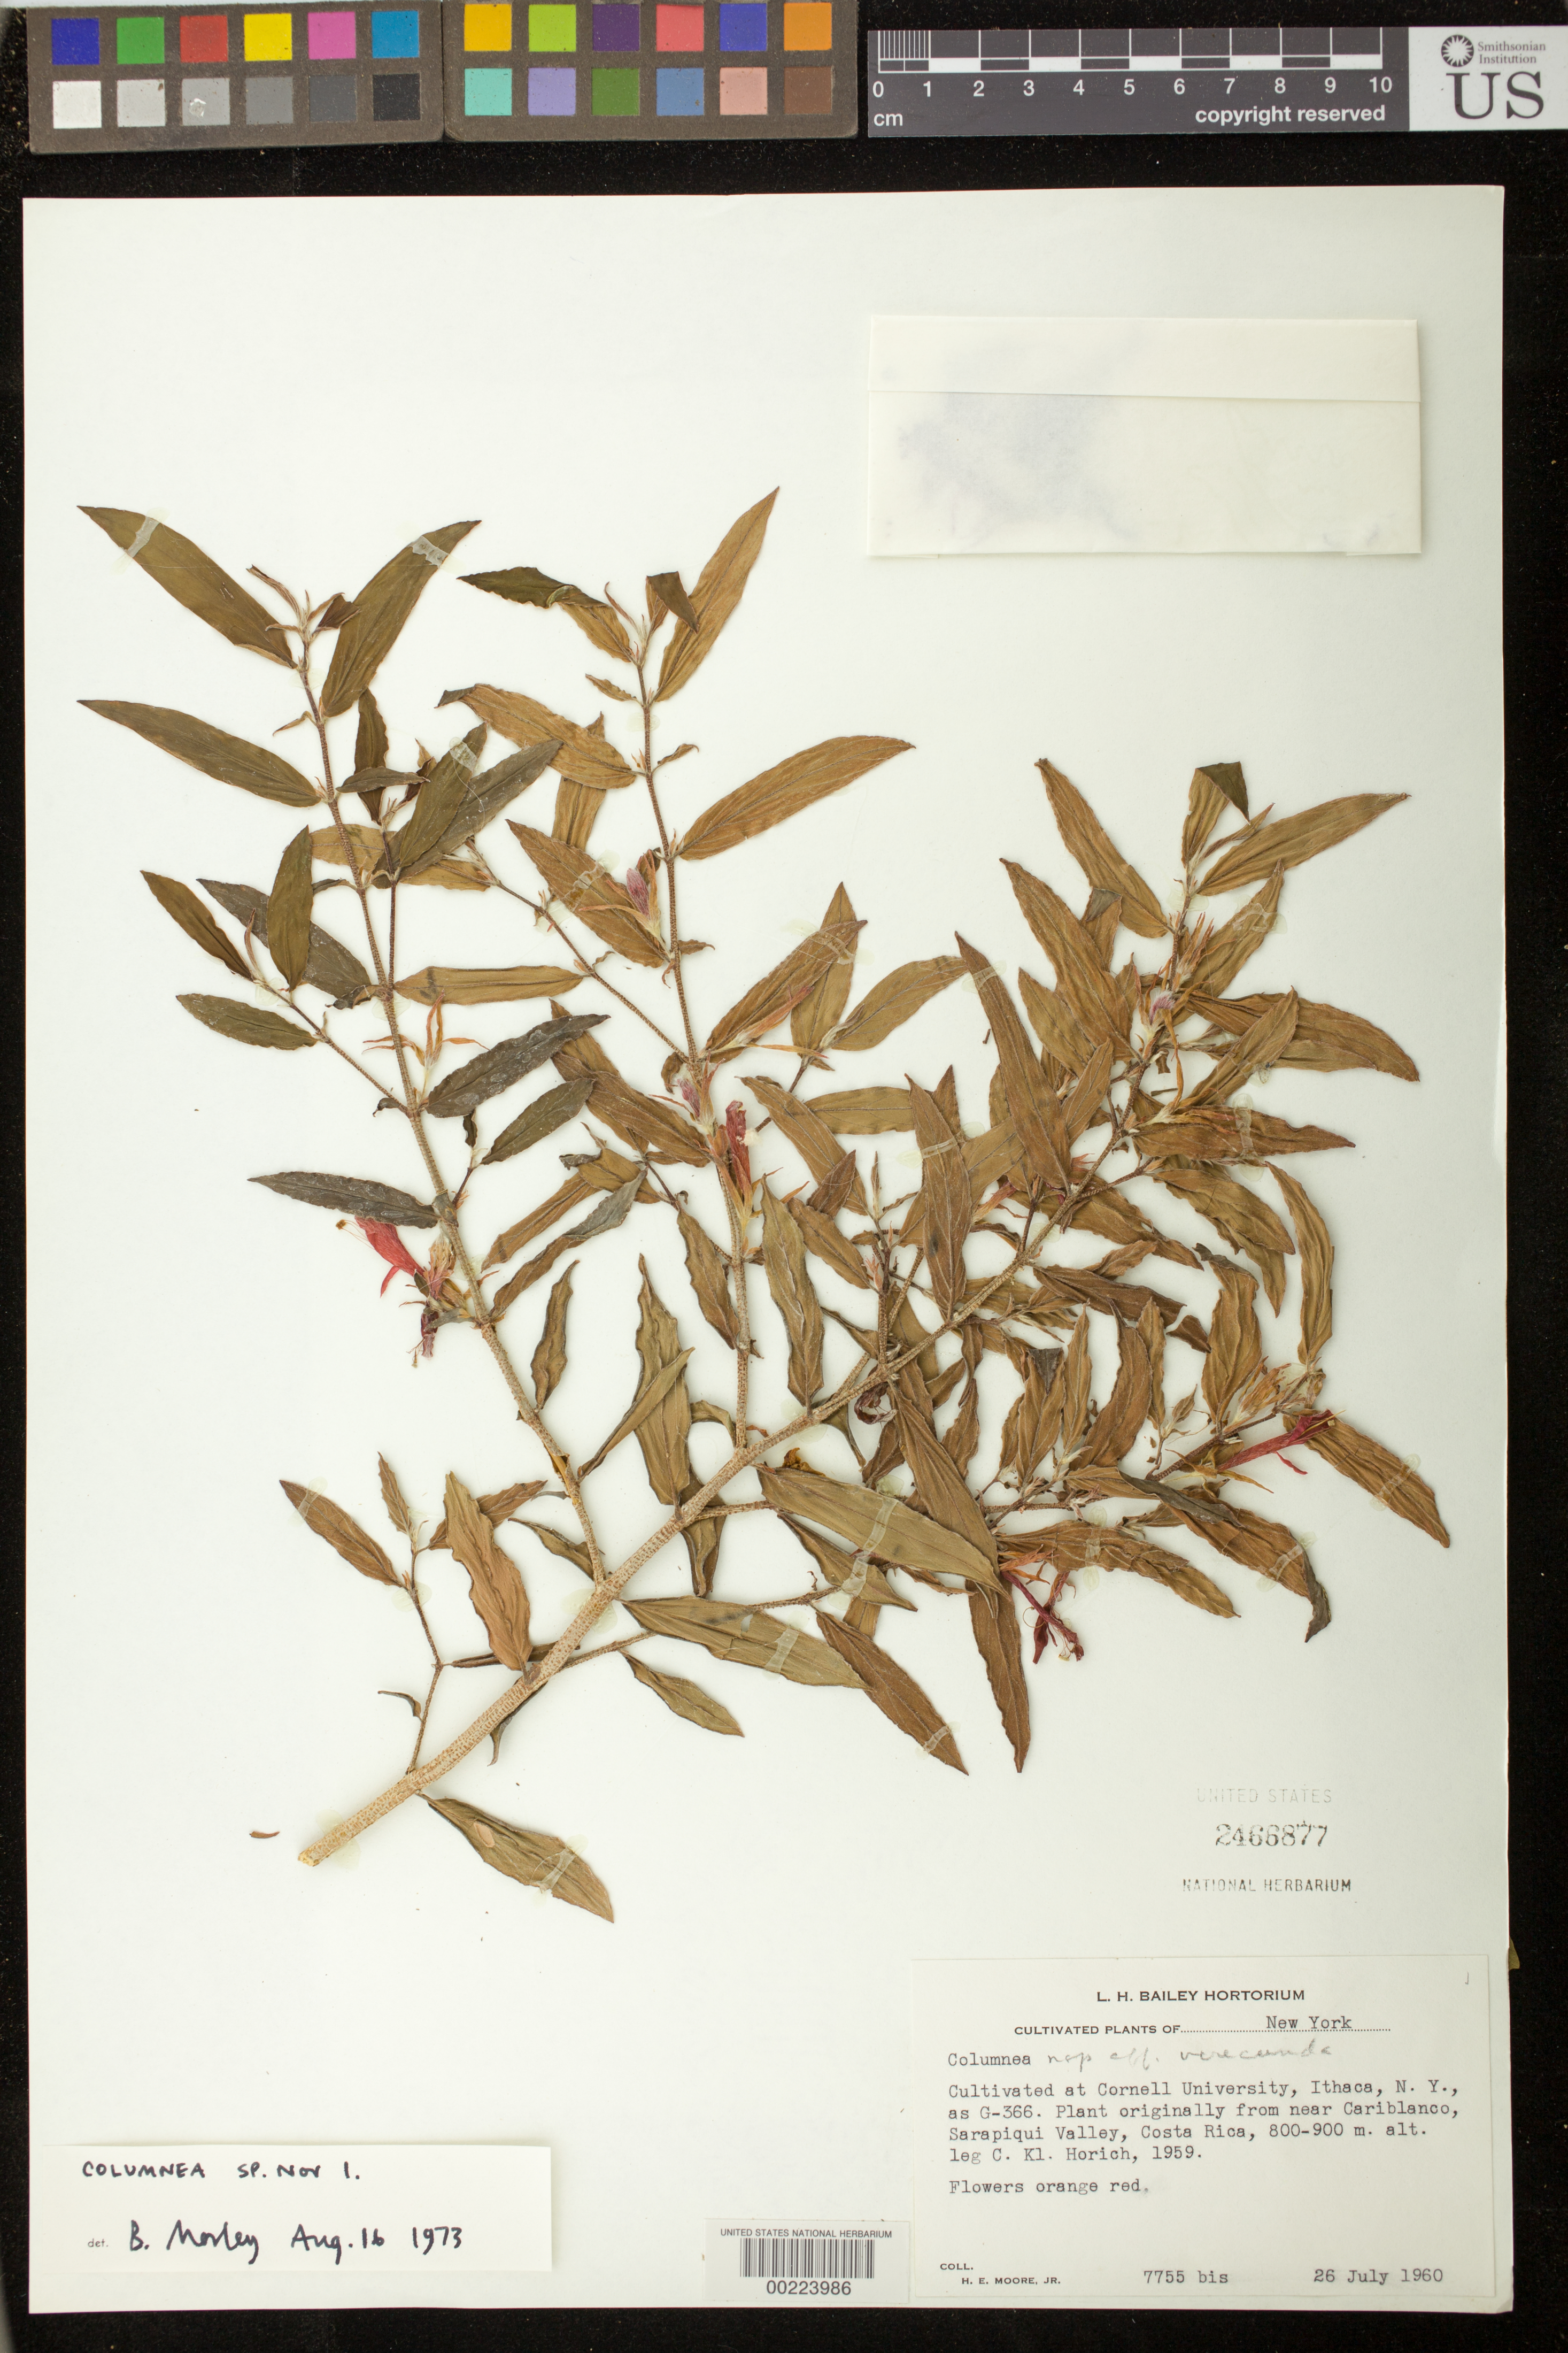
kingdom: Plantae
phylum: Tracheophyta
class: Magnoliopsida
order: Lamiales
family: Gesneriaceae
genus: Columnea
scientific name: Columnea sp.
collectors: H. E. Moore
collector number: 7755 bis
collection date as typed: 26 Jul 1960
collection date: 1960-07-26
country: Costa Rica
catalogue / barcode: US 2466877